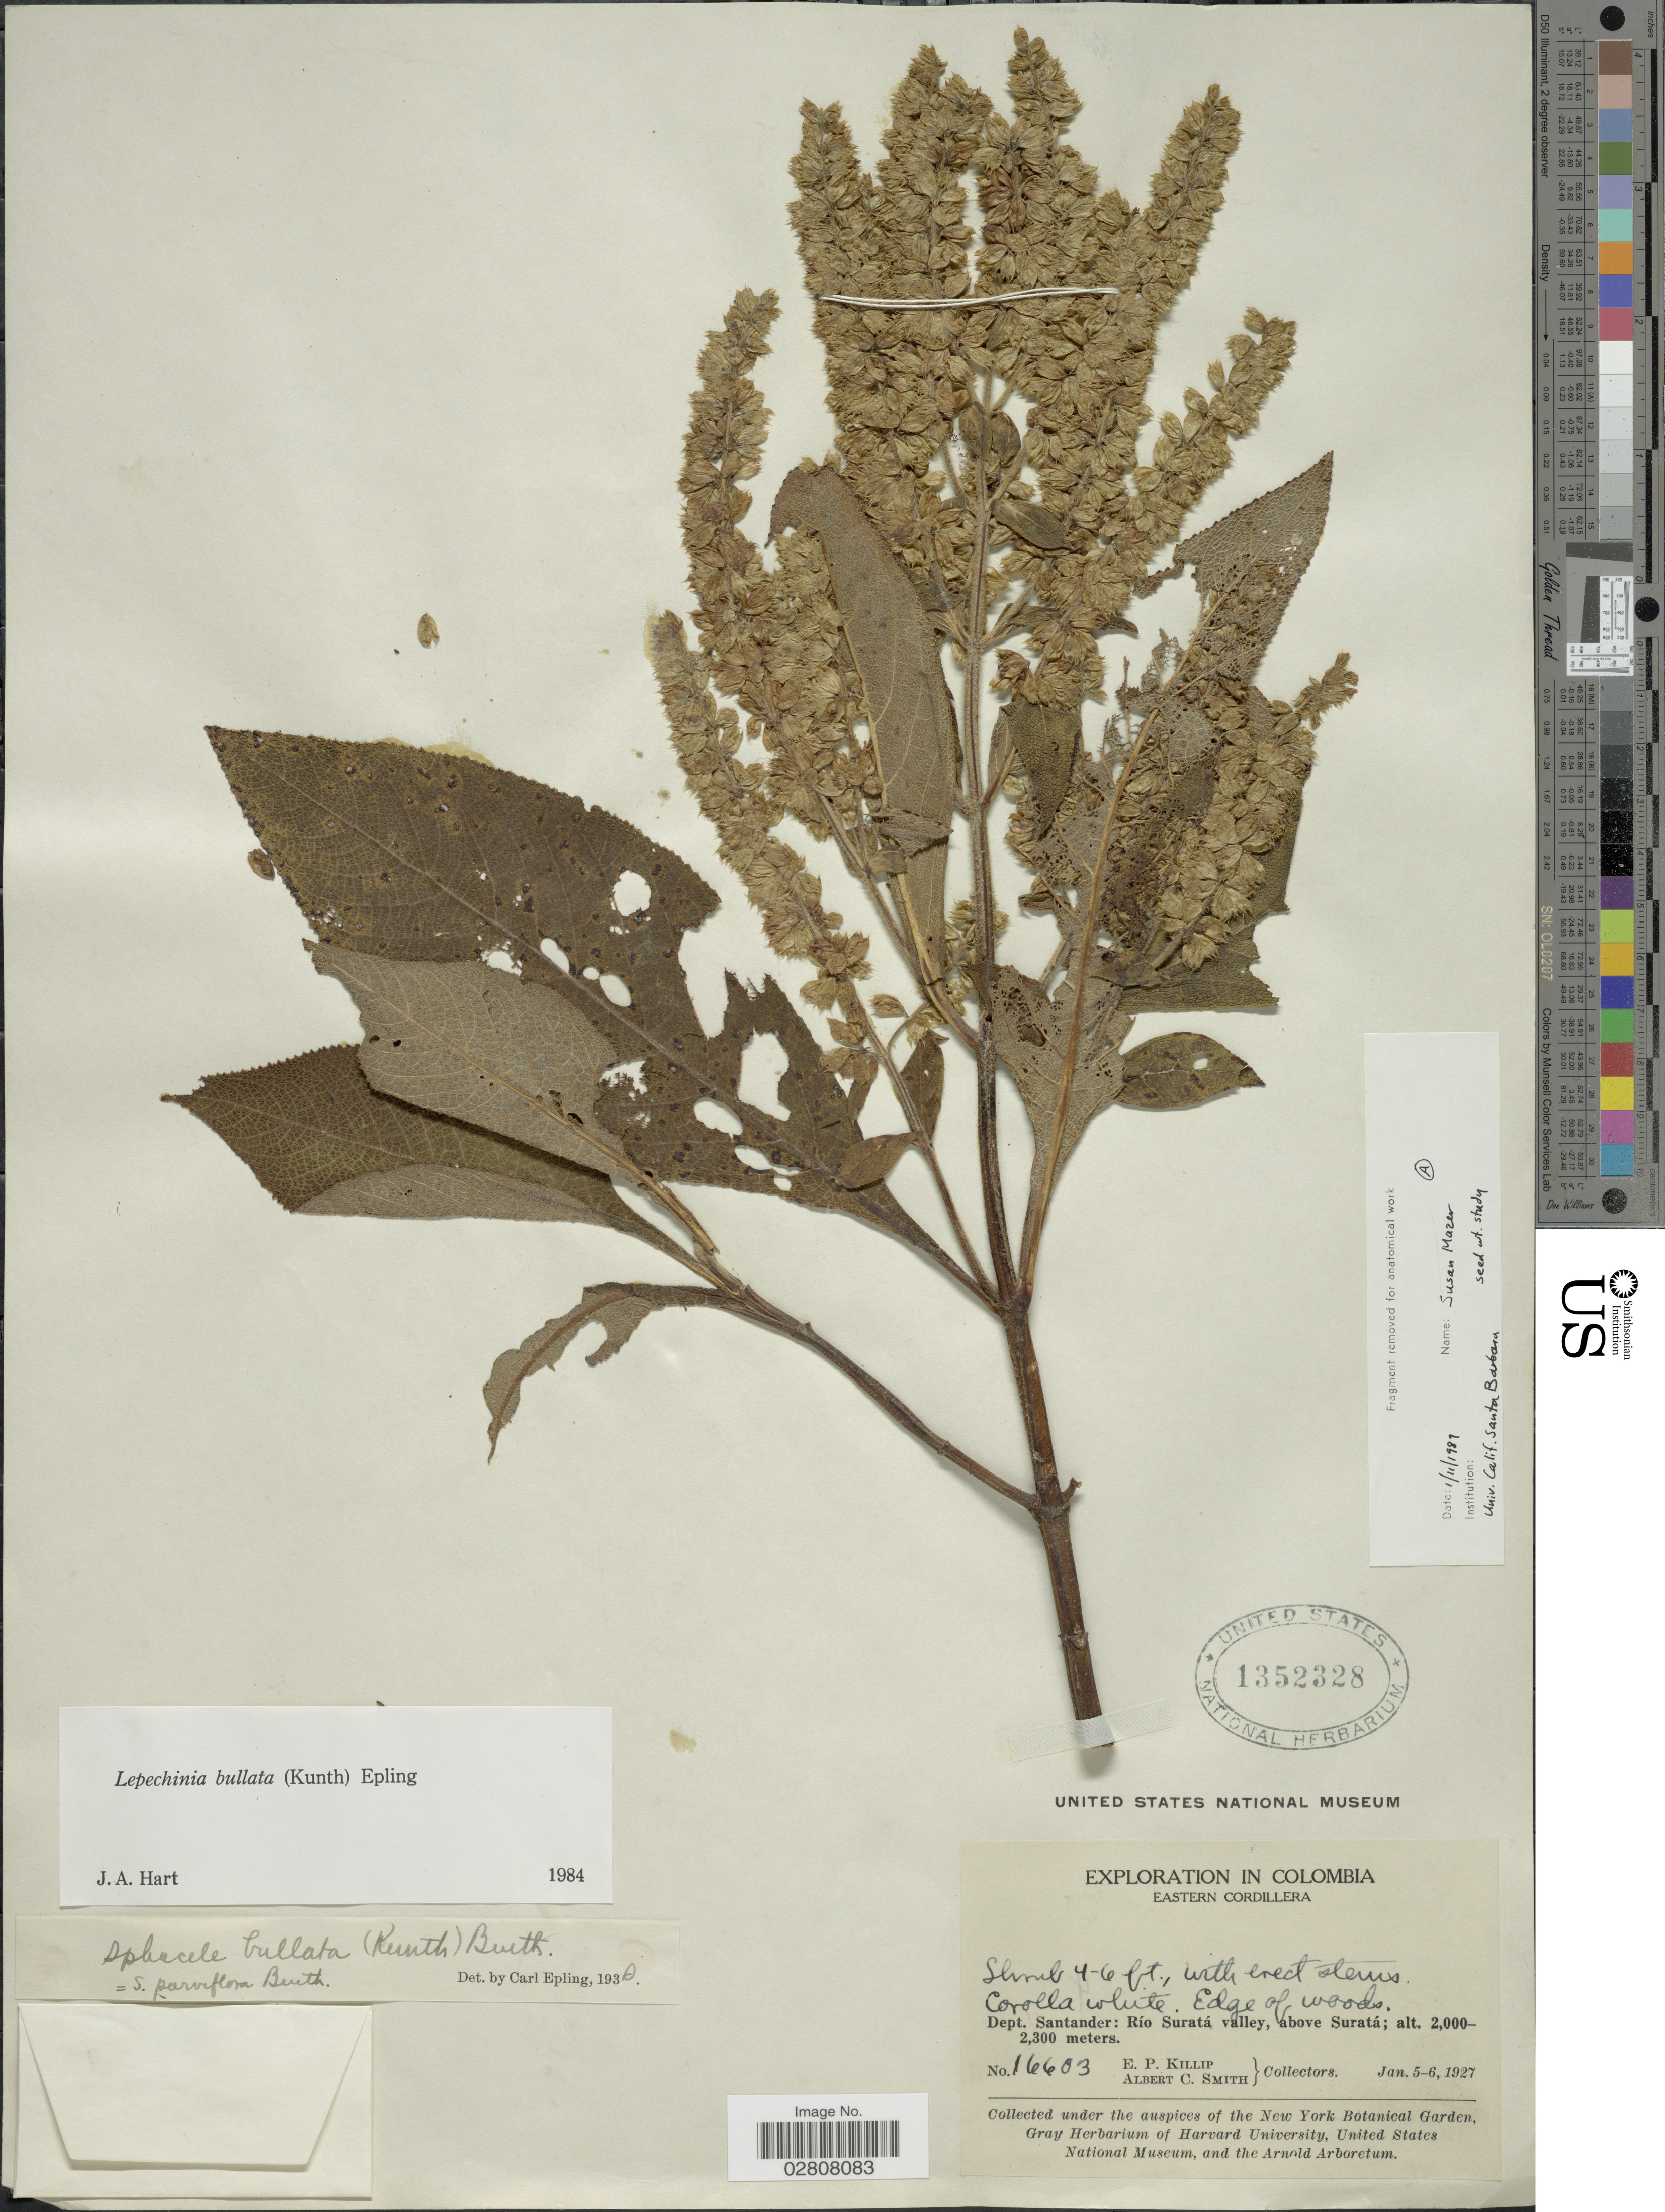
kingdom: Plantae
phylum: Tracheophyta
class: Magnoliopsida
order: Lamiales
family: Lamiaceae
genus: Lepechinia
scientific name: Lepechinia bullata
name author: (Kunth) Epling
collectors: E. P. Killip & A. C. Smith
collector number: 16603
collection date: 1927-01-05/1927-01-06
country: Colombia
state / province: Santander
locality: Eastern Cordillera. Dept. Santander: Río Suratá valley, above Suratá.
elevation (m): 2000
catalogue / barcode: US 1352328